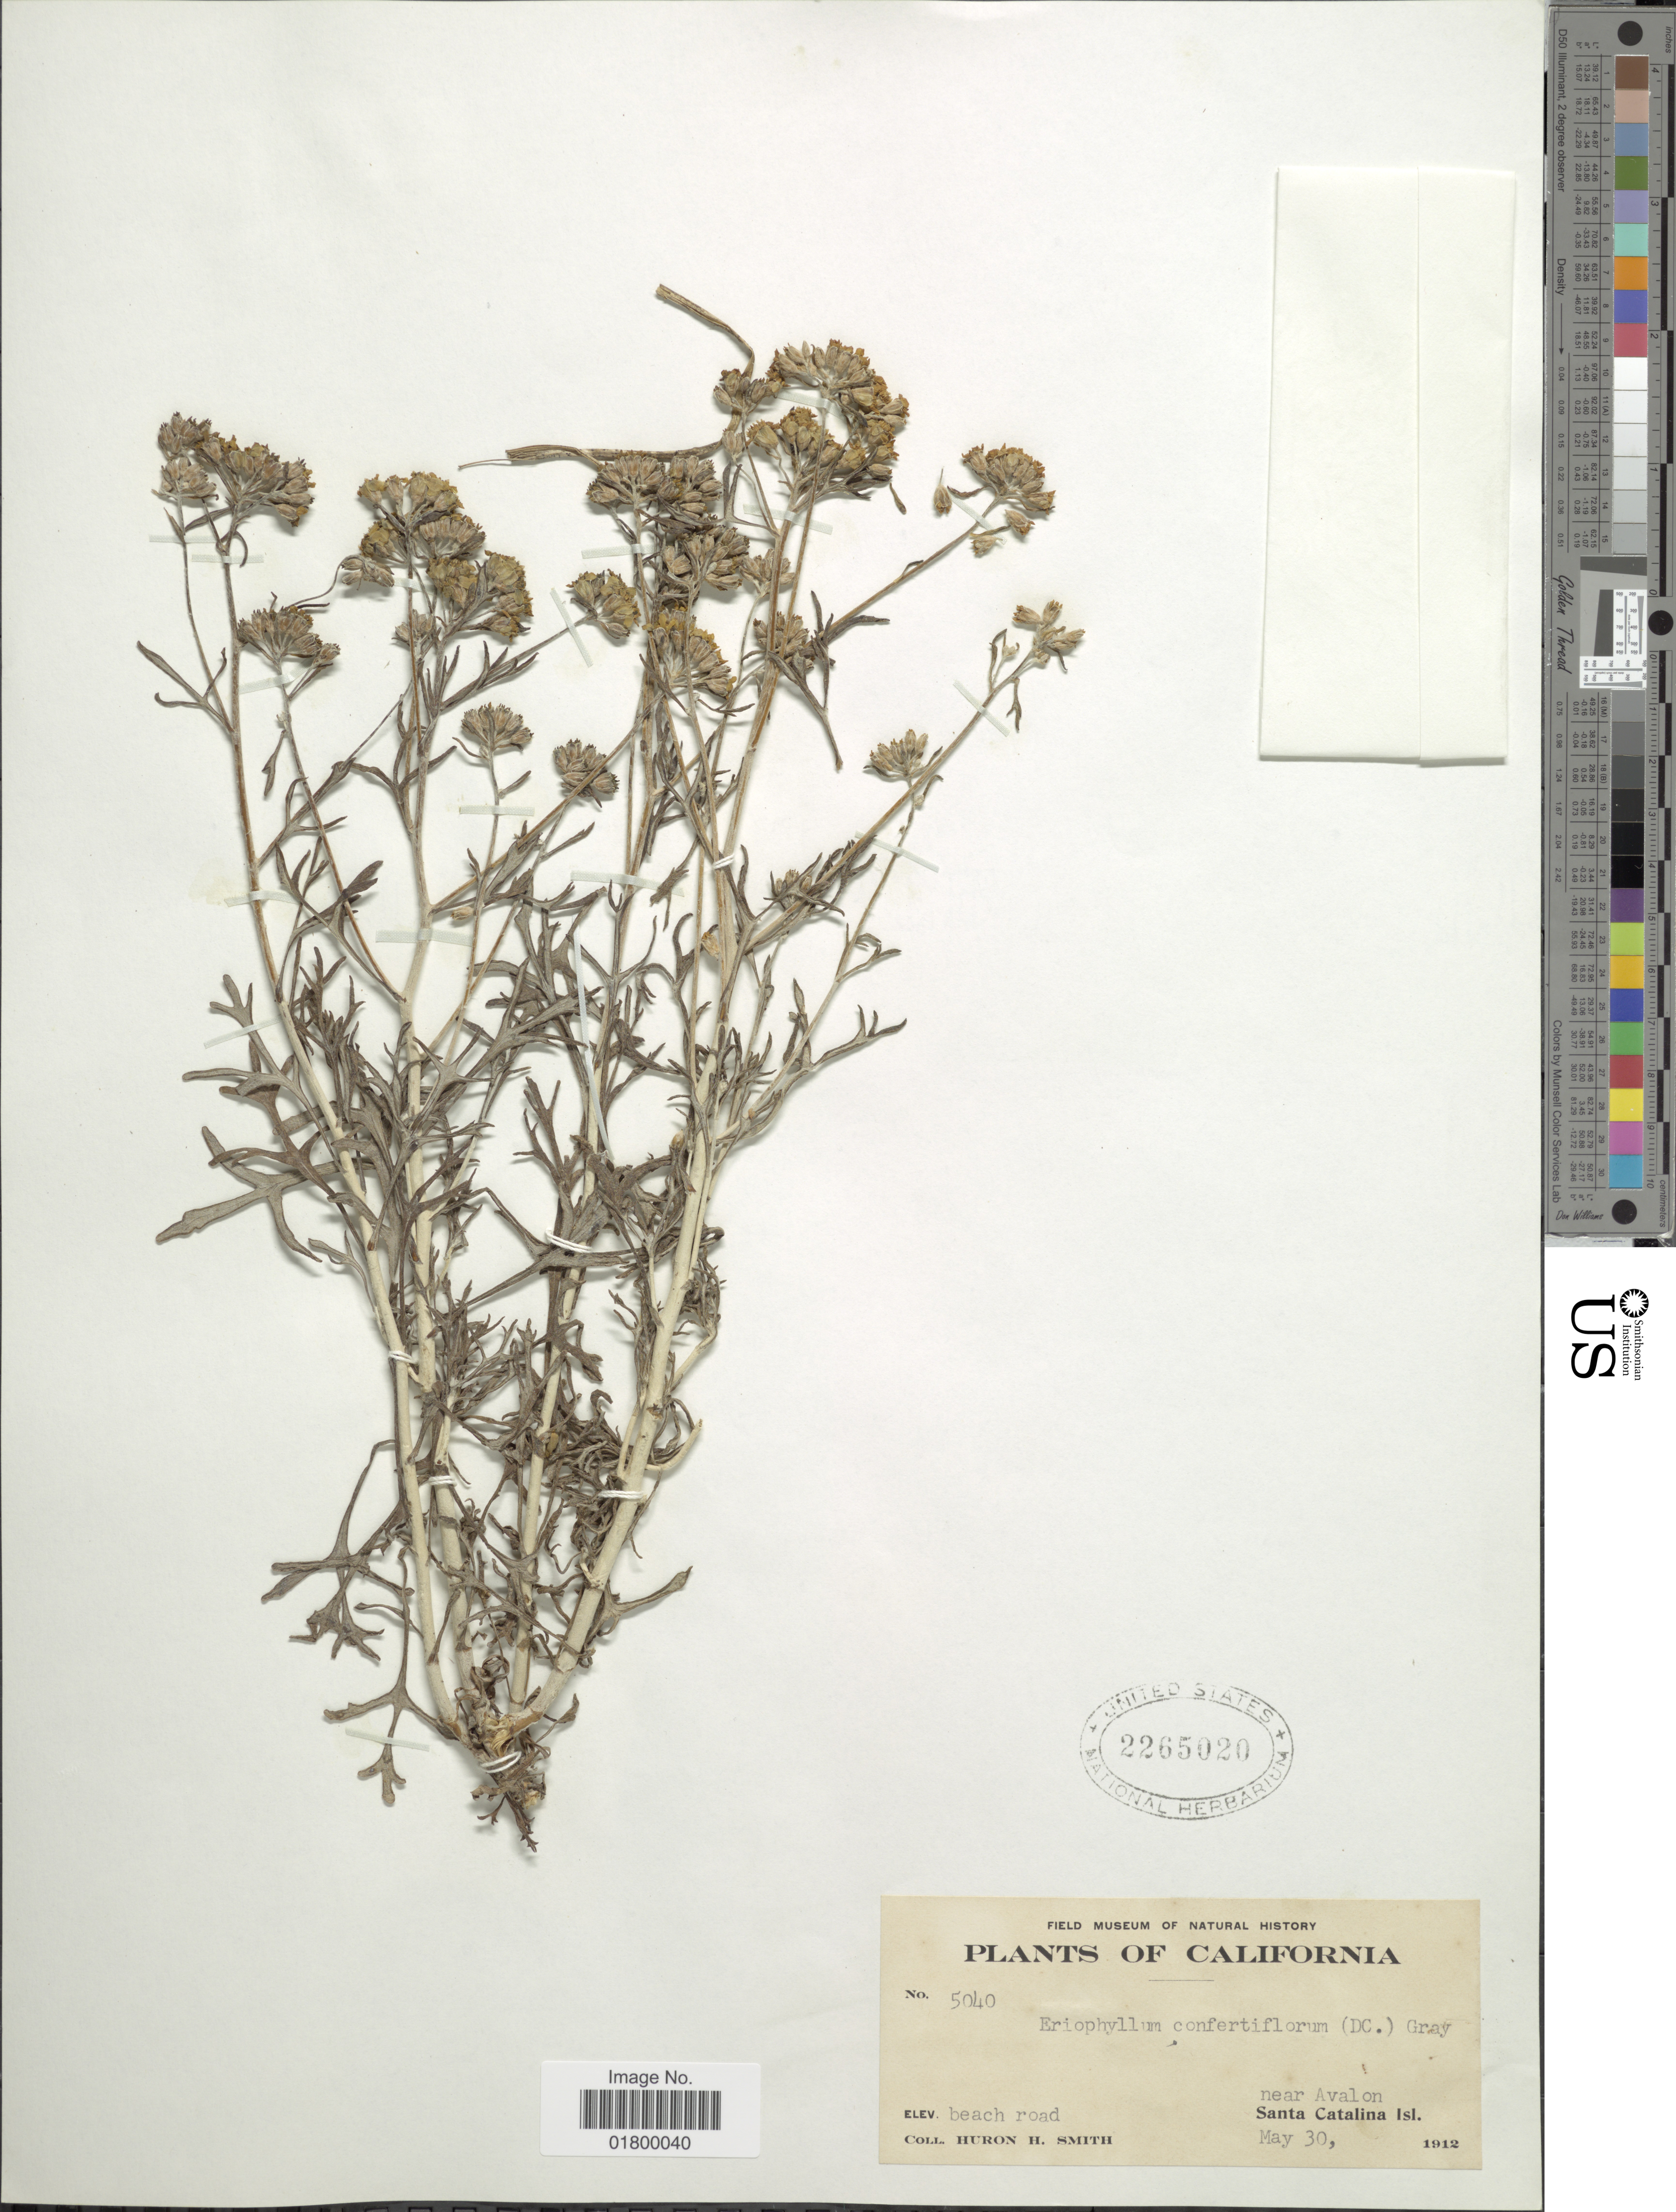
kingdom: Plantae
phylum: Tracheophyta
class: Magnoliopsida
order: Asterales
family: Asteraceae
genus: Eriophyllum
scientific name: Eriophyllum confertiflorum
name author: (DC.) A. Gray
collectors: Huron H. Smith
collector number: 5040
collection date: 1912-05-30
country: United States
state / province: California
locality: Near Avalon, Santa Catalina Isl.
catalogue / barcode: US 2265020